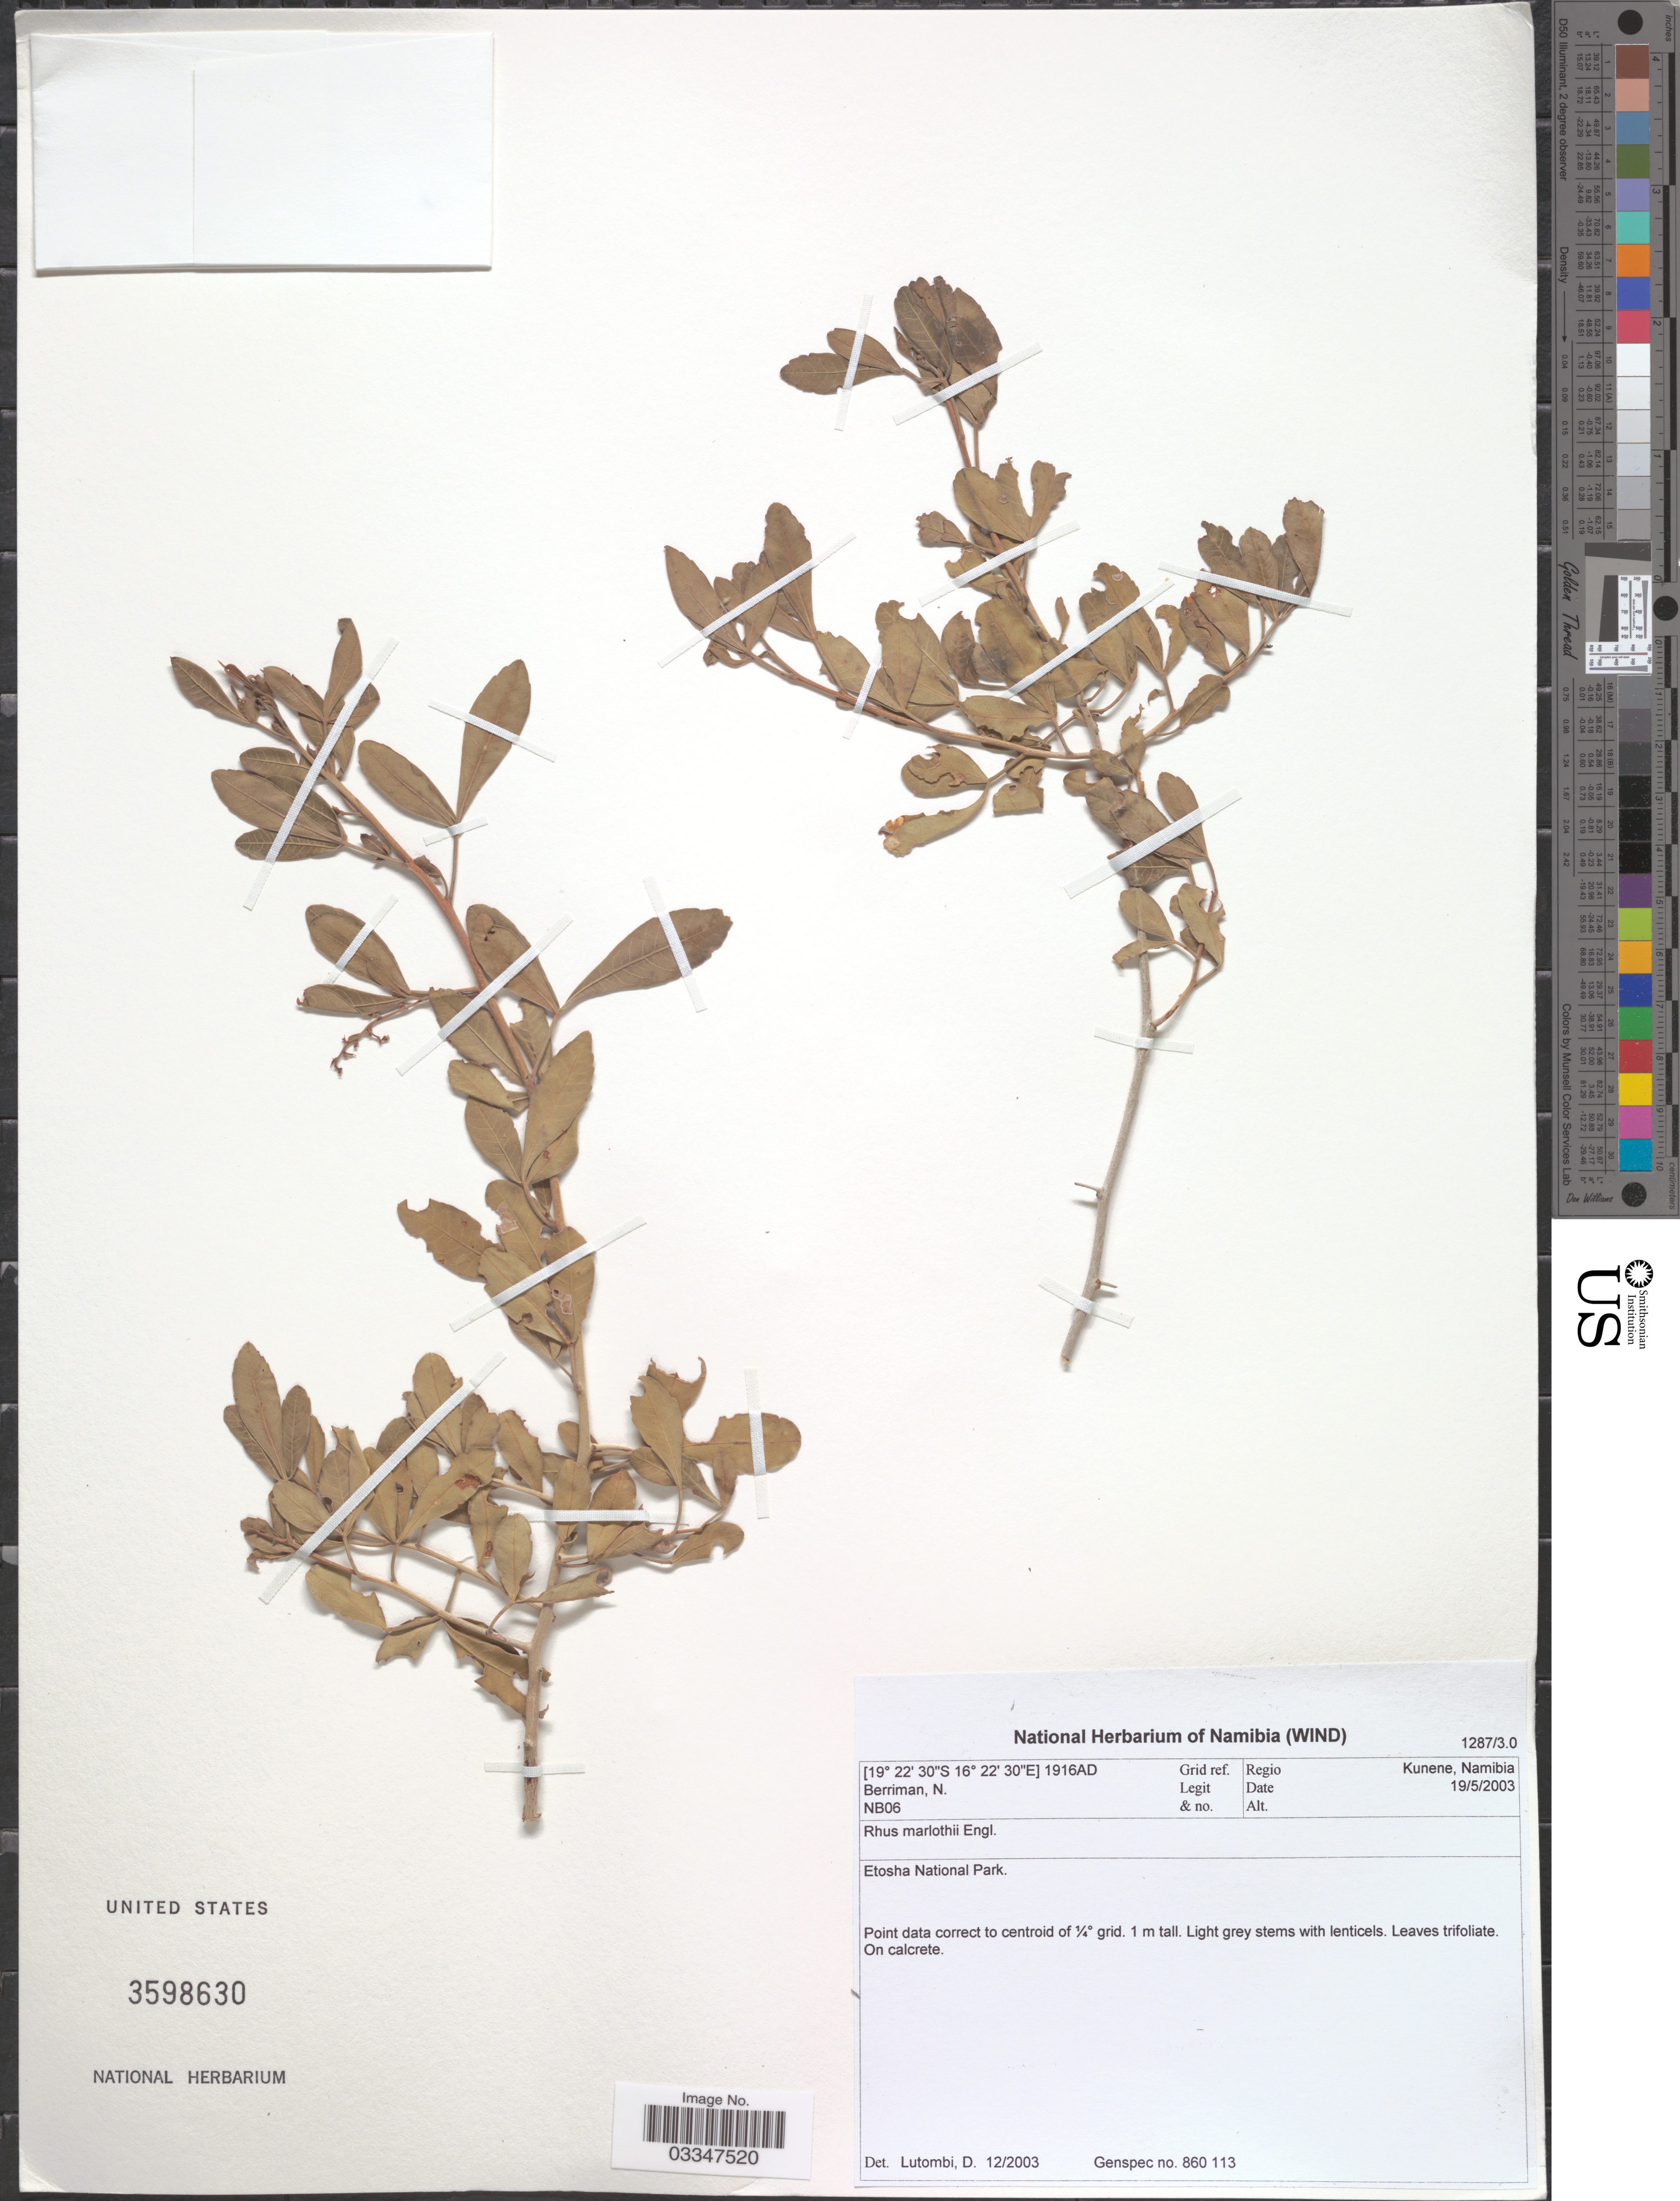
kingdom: Plantae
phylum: Tracheophyta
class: Magnoliopsida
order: Sapindales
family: Anacardiaceae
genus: Rhus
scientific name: Rhus marlothii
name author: Engl.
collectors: N. Berriman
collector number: NB06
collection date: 2003-05-19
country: Namibia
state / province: Kunene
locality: Regio Kunene, Namibia. Grid ref. 1916AD. Etosha National Park.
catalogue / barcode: US 3598630